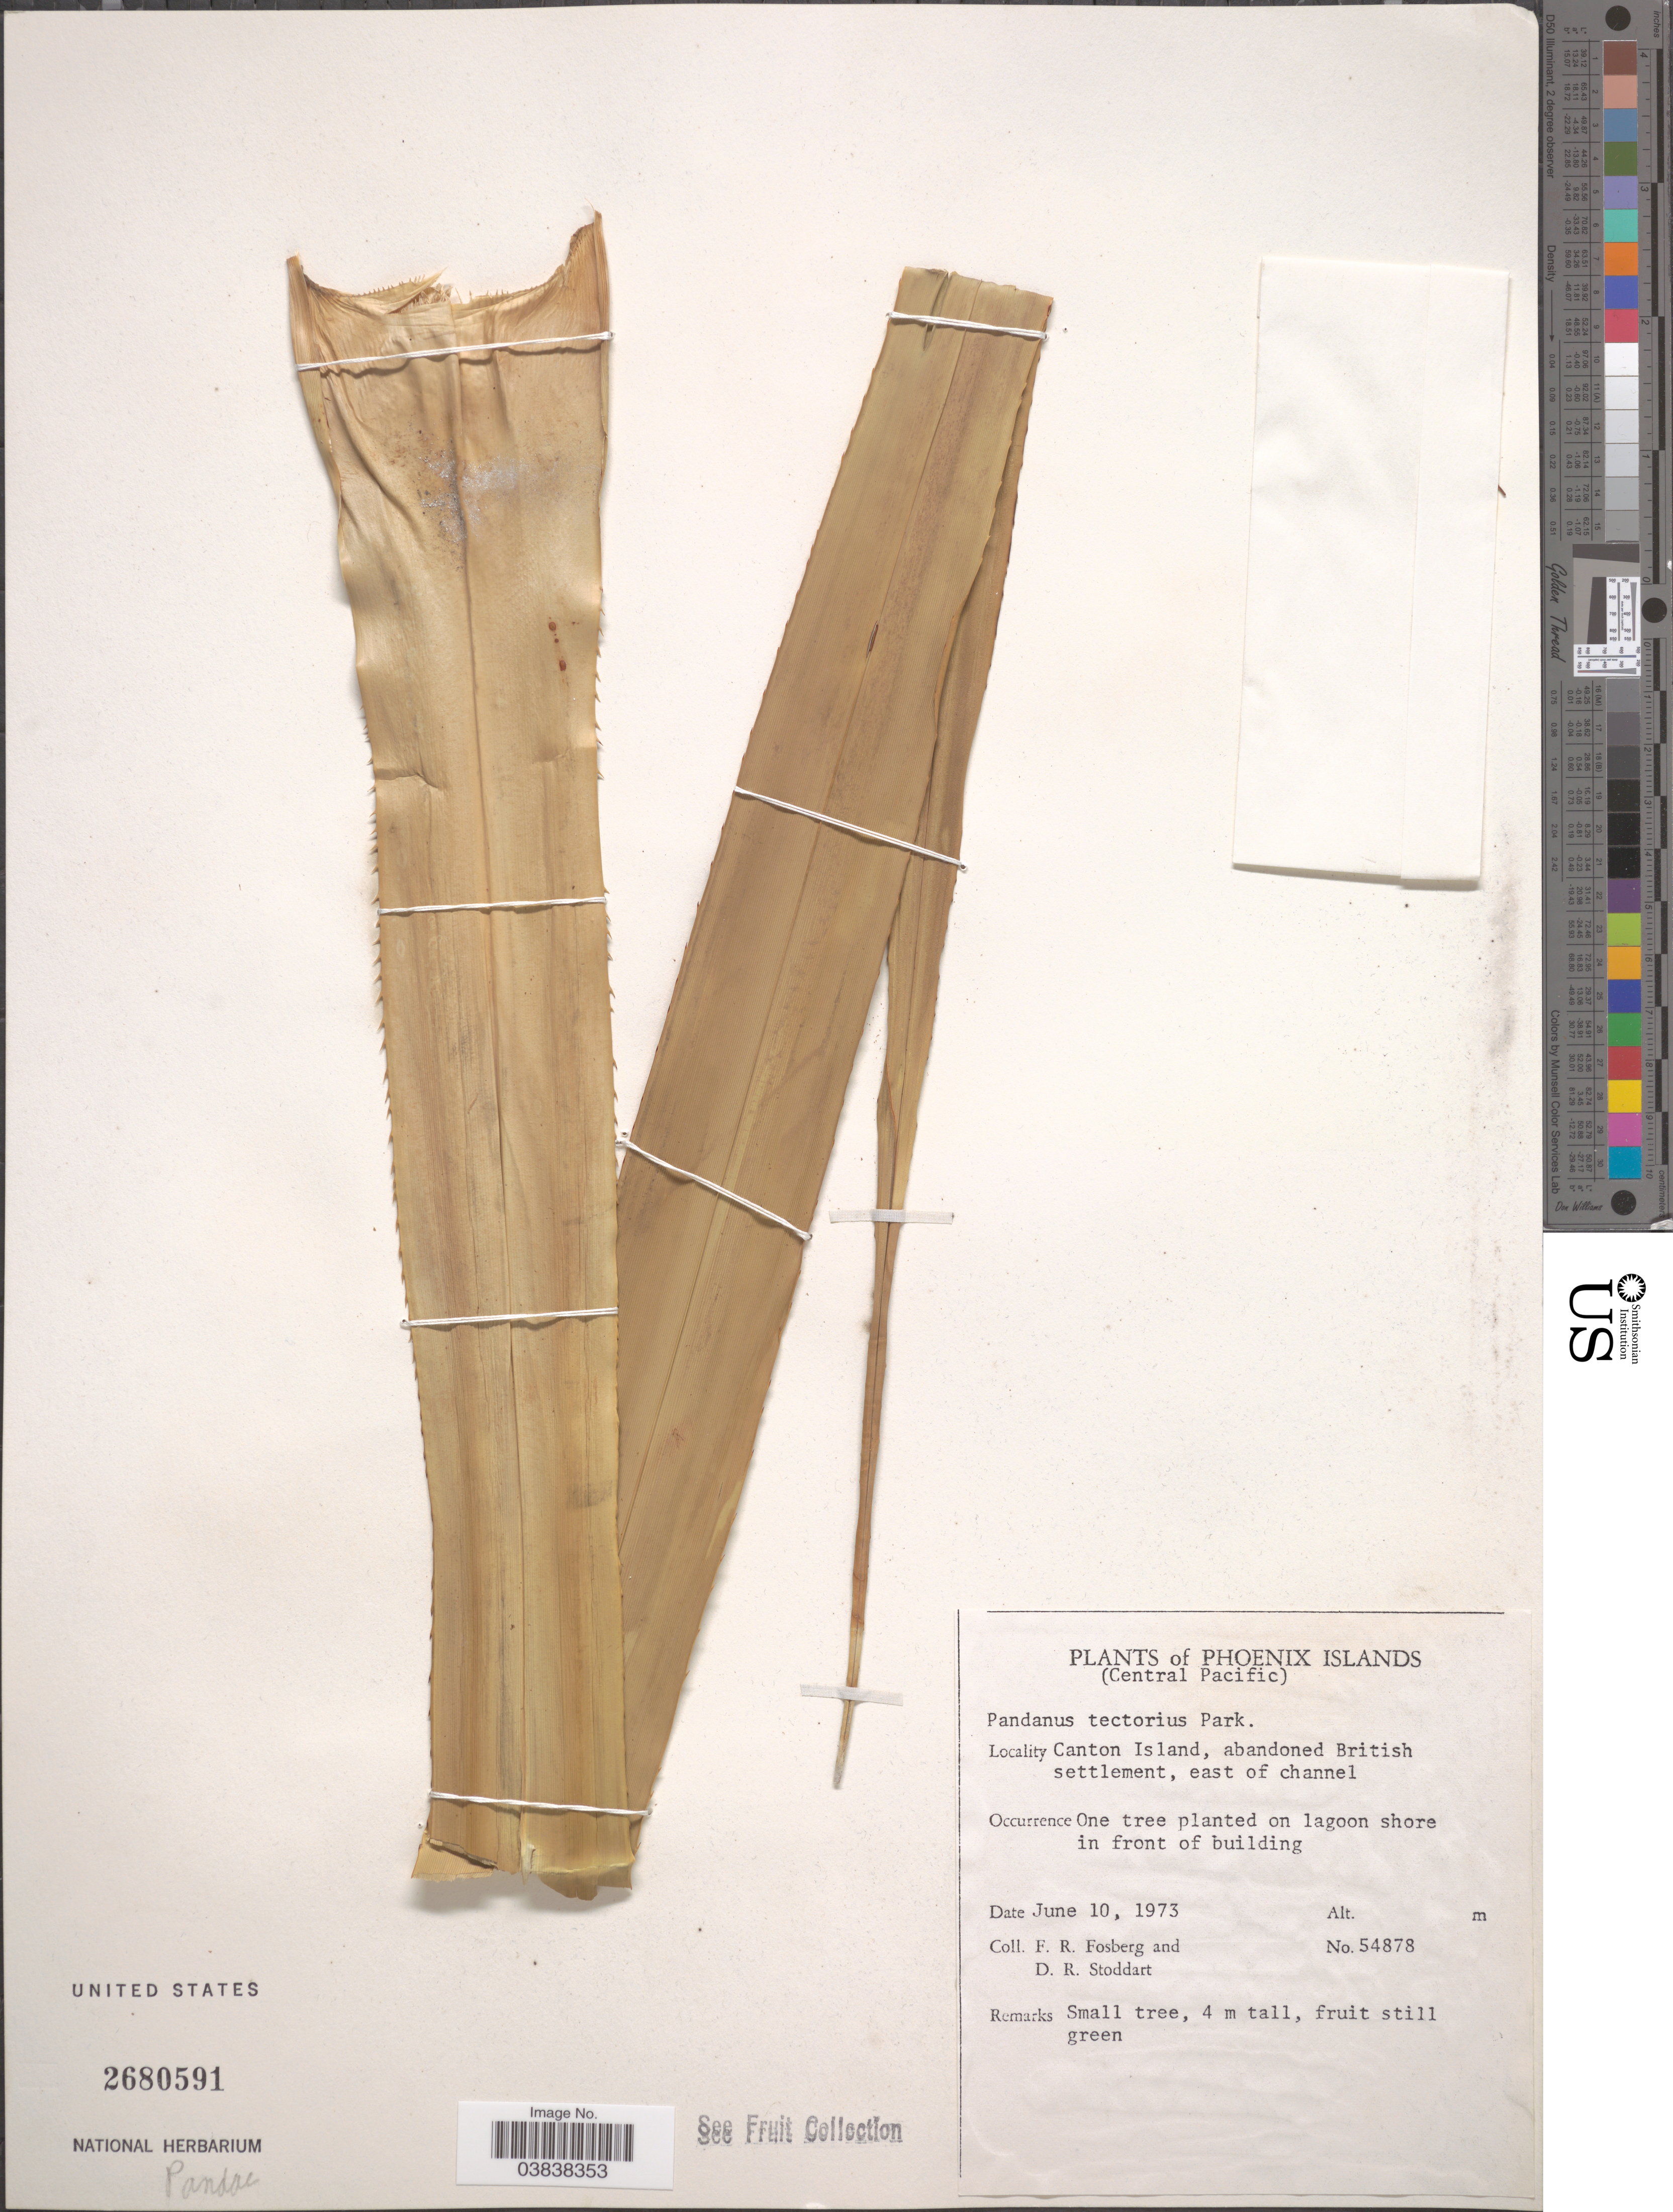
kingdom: Plantae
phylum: Tracheophyta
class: Liliopsida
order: Pandanales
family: Pandanaceae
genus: Pandanus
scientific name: Pandanus tectorius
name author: Parkinson ex DuRoi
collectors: F. R. Fosberg & D. R. Stoddart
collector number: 54878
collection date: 1973-06-10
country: Kiribati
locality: Phoenix Islands. (Central Pacific). Canton Island, abandoned British settlement, east of channel.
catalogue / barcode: US 2680591